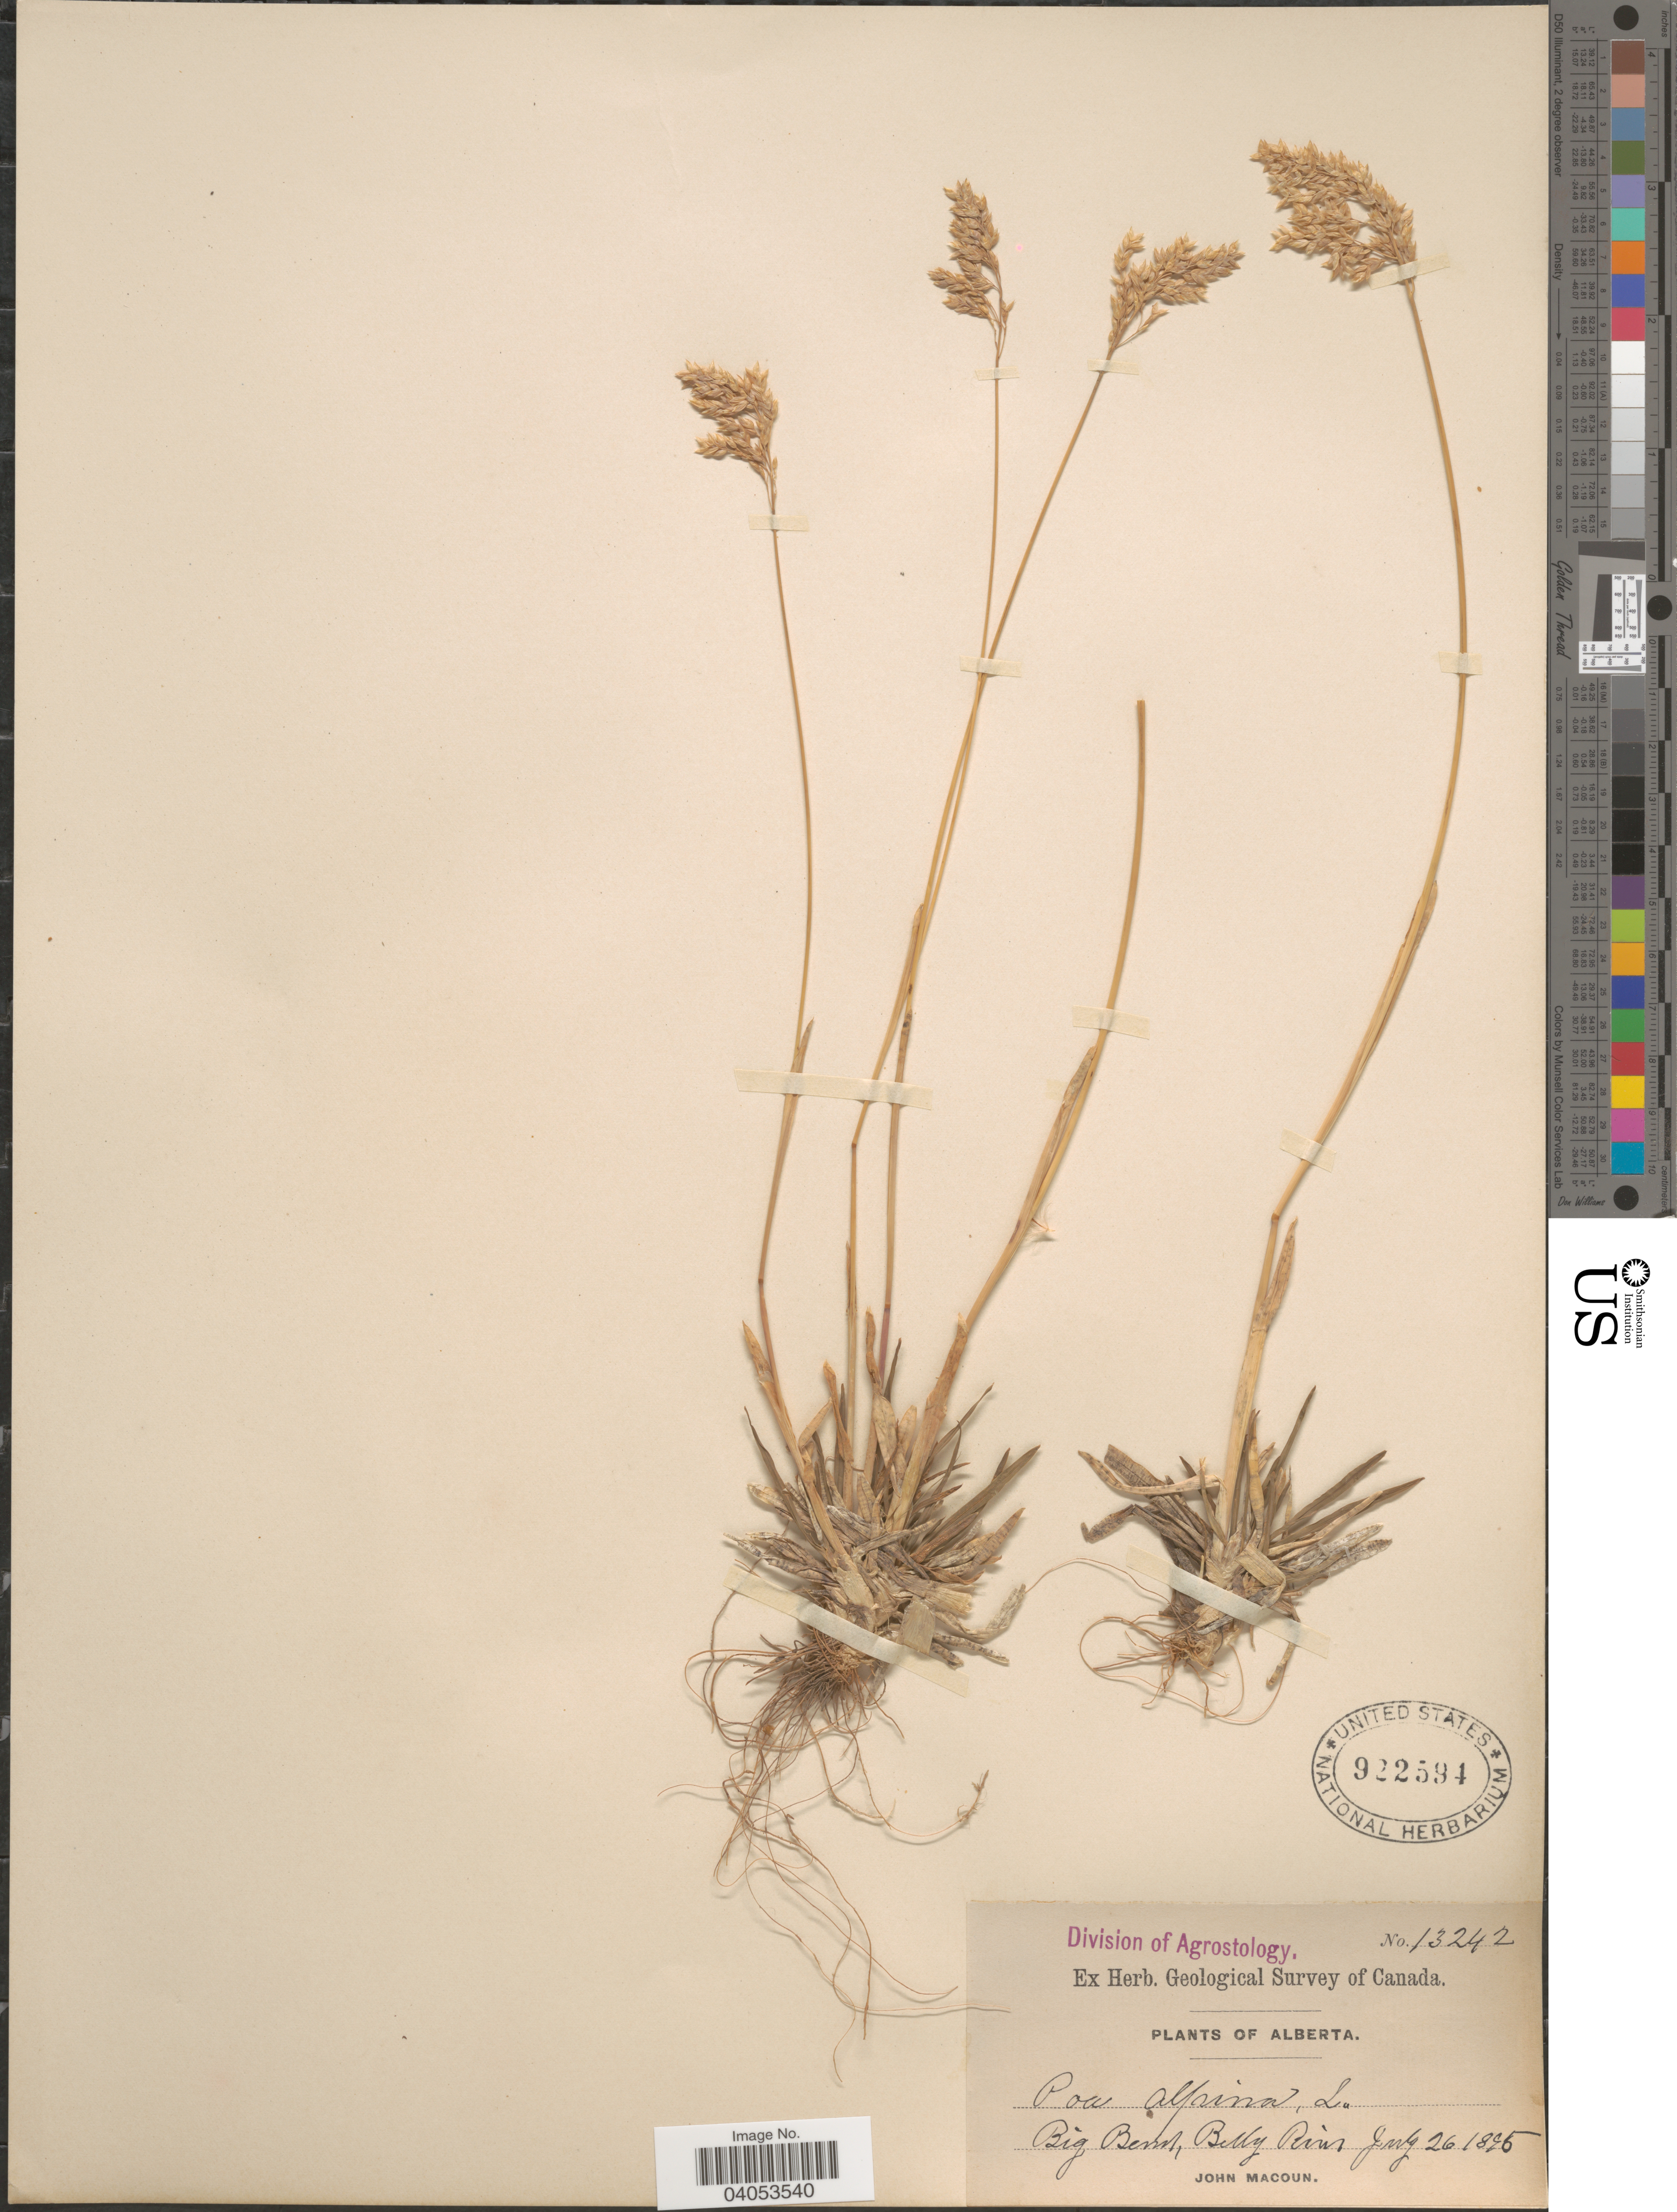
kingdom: Plantae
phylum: Tracheophyta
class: Liliopsida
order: Poales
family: Poaceae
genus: Poa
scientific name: Poa alpina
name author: L.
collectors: J. Macoun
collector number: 13242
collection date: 1895-07-26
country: Canada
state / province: Alberta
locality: Big Bend, Belly River.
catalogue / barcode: US 922594